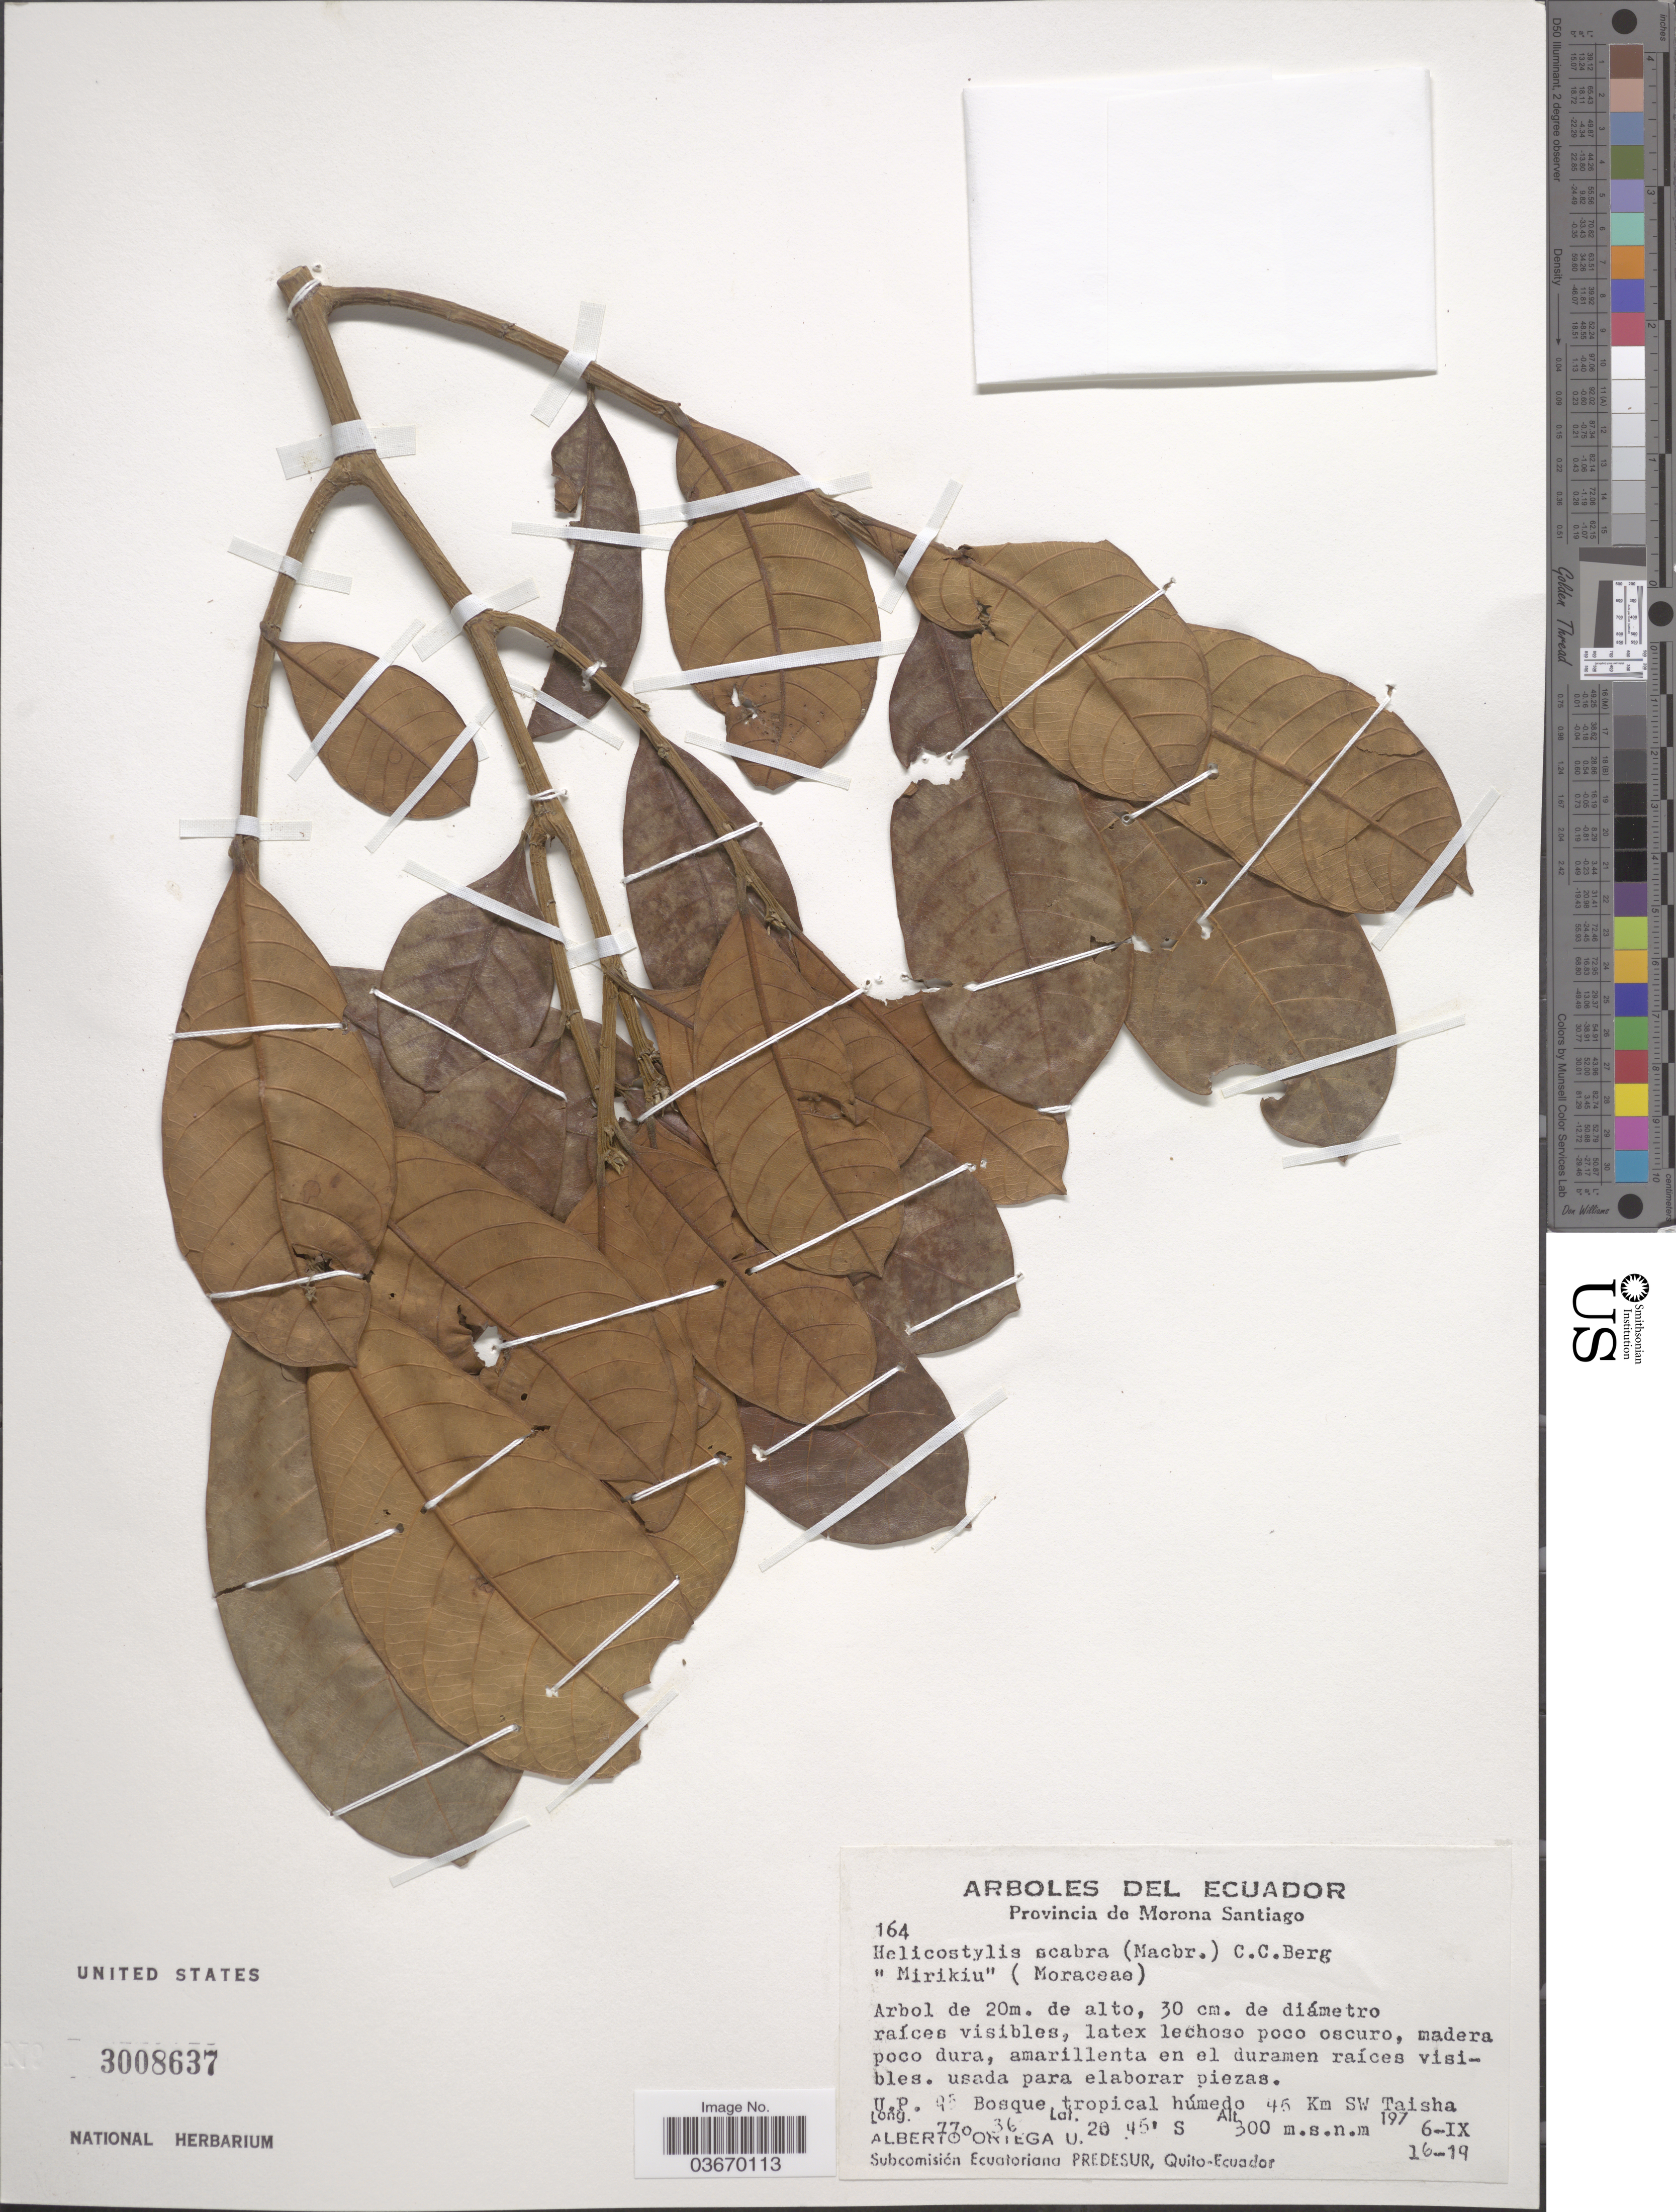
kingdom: Plantae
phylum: Tracheophyta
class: Magnoliopsida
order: Rosales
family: Moraceae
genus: Helicostylis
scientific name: Helicostylis scabra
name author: (J.F. Macbr.) C.C. Berg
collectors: A. T. Ortega U.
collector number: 164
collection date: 1976-09-16/1976-09-19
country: Ecuador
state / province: Morona-Santiago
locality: U.P. 95 Bosque tropical húmedo 45 Km SW Taisha.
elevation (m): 300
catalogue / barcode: US 3008637